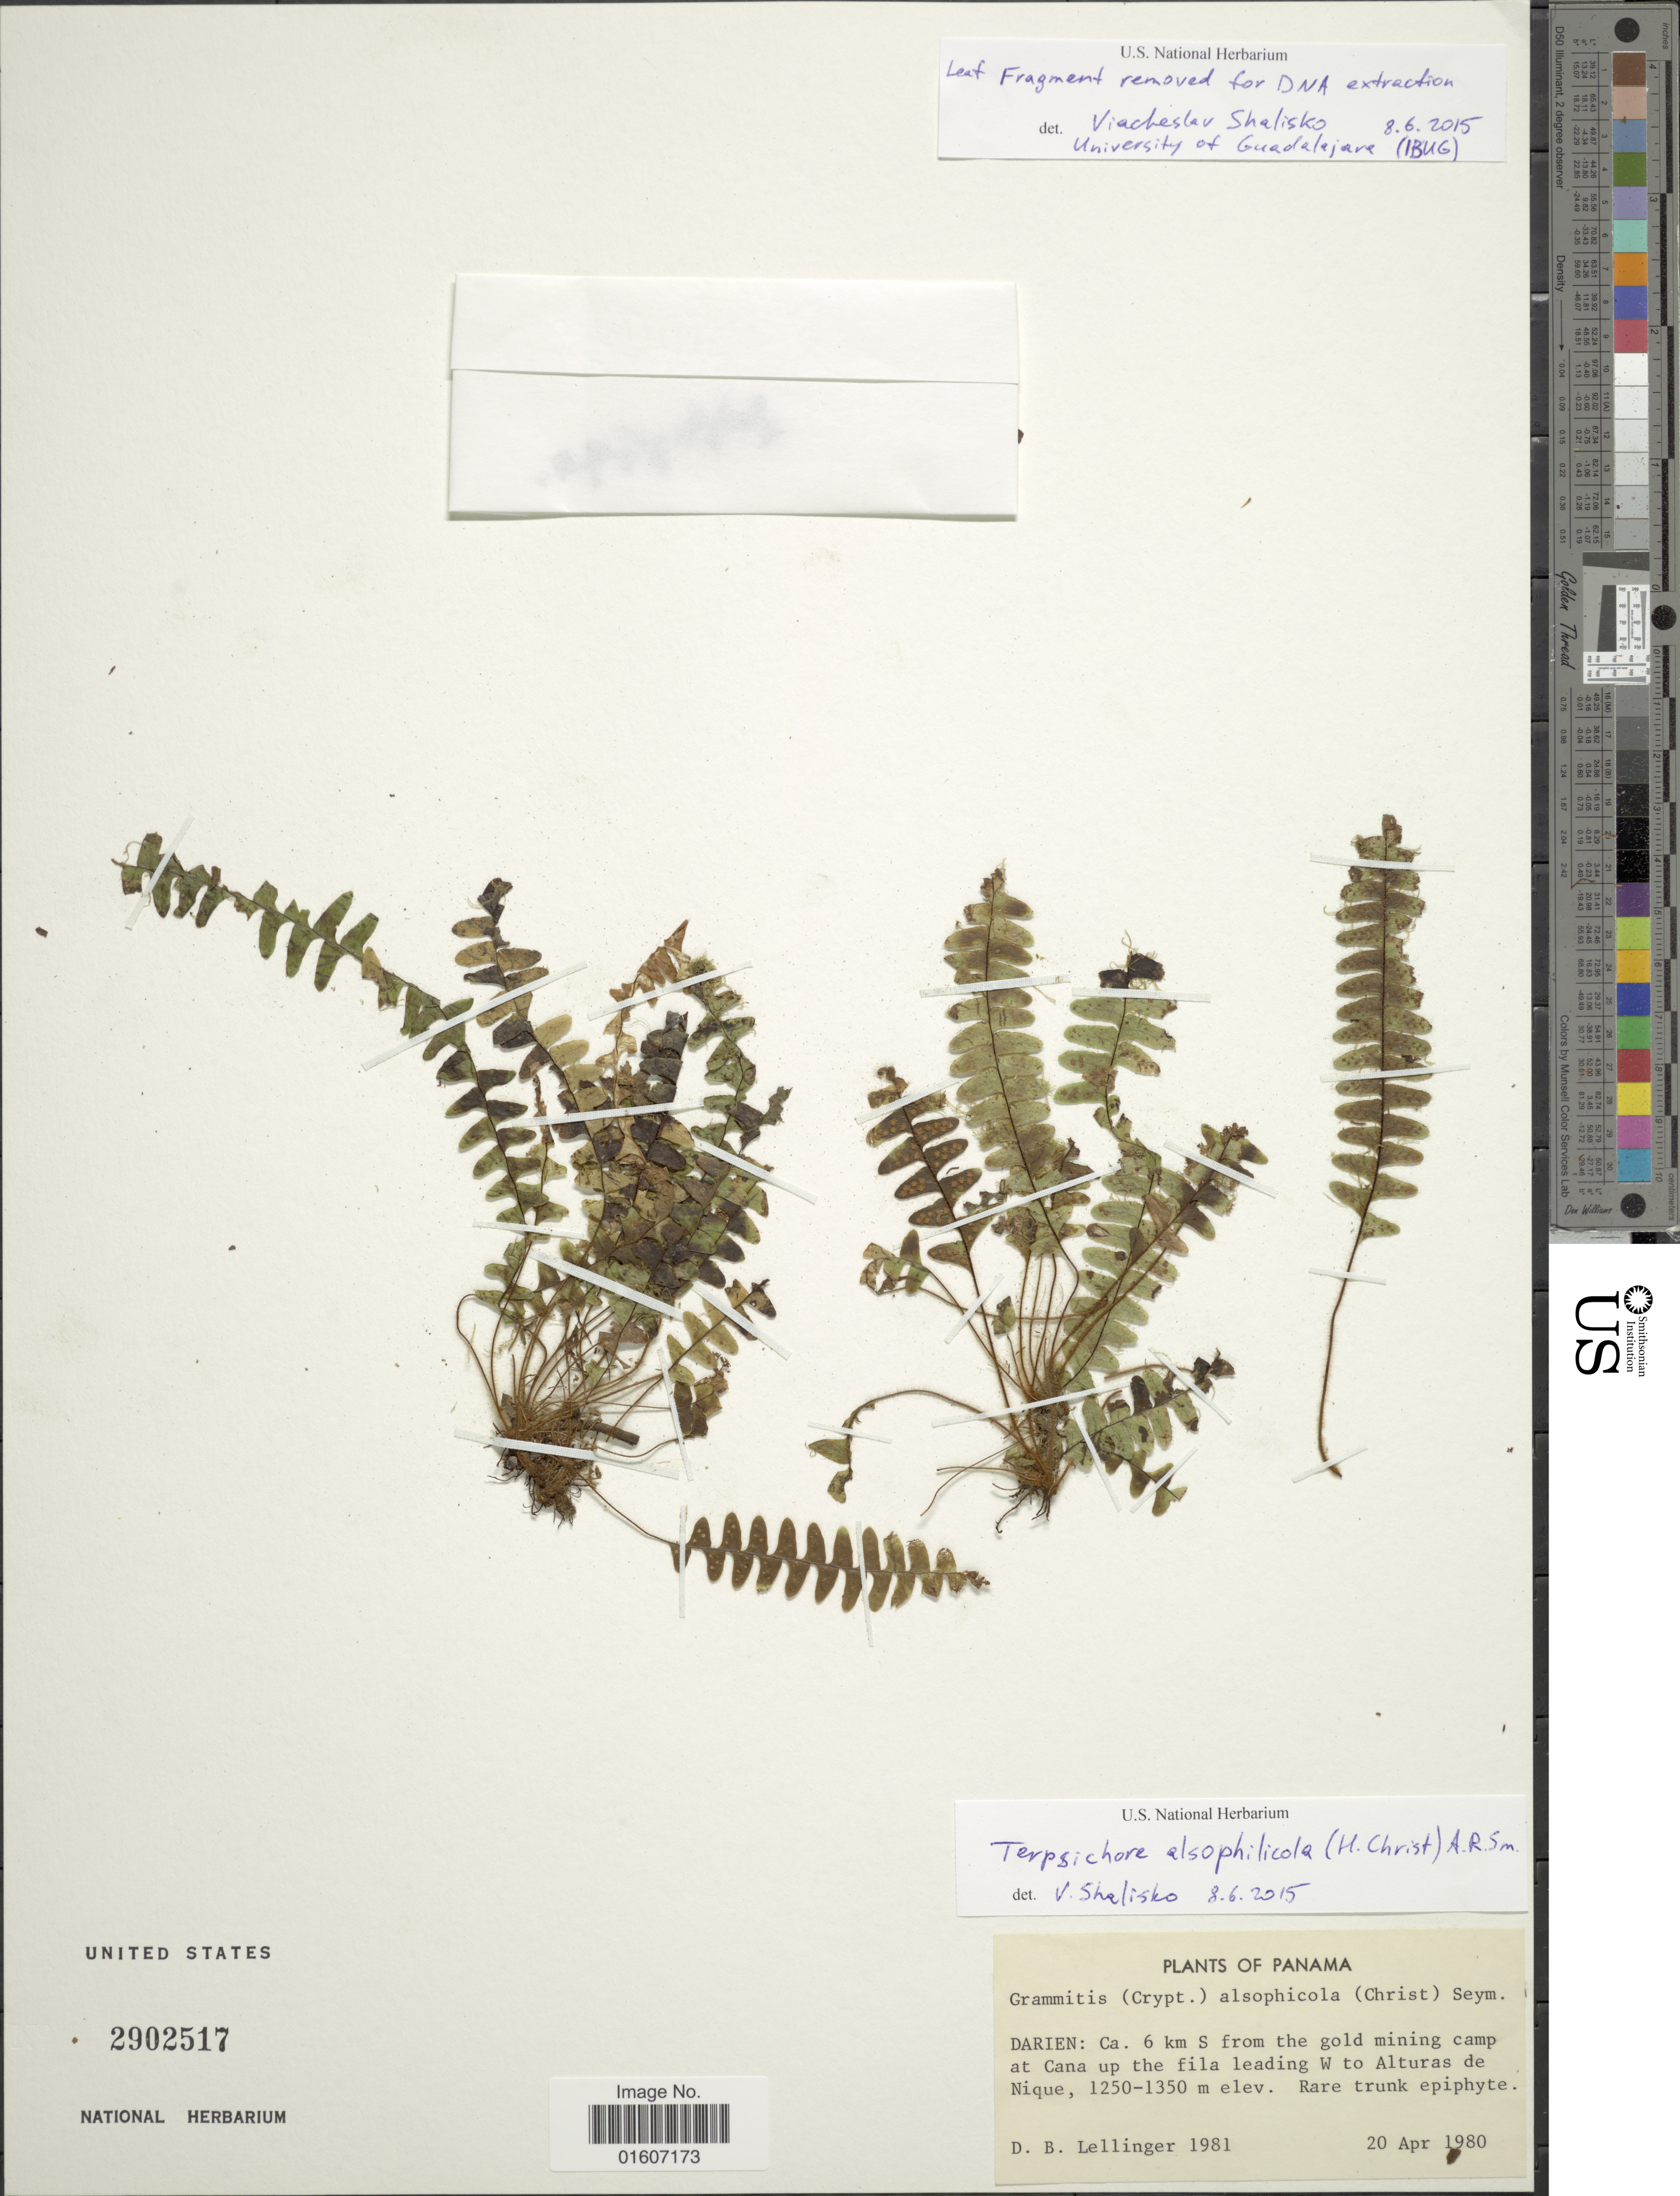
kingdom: Plantae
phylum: Tracheophyta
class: Polypodiopsida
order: Polypodiales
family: Polypodiaceae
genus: Terpsichore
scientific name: Terpsichore alsophilicola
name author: (Christ) A.R. Sm.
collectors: D. B. Lellinger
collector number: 1981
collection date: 1980-04-20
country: Panama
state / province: Darién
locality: Ca. 6 km S from the gold mining camp at Cana up the fila leading W of to Alturas de Nique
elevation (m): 1250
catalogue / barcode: US 2902517